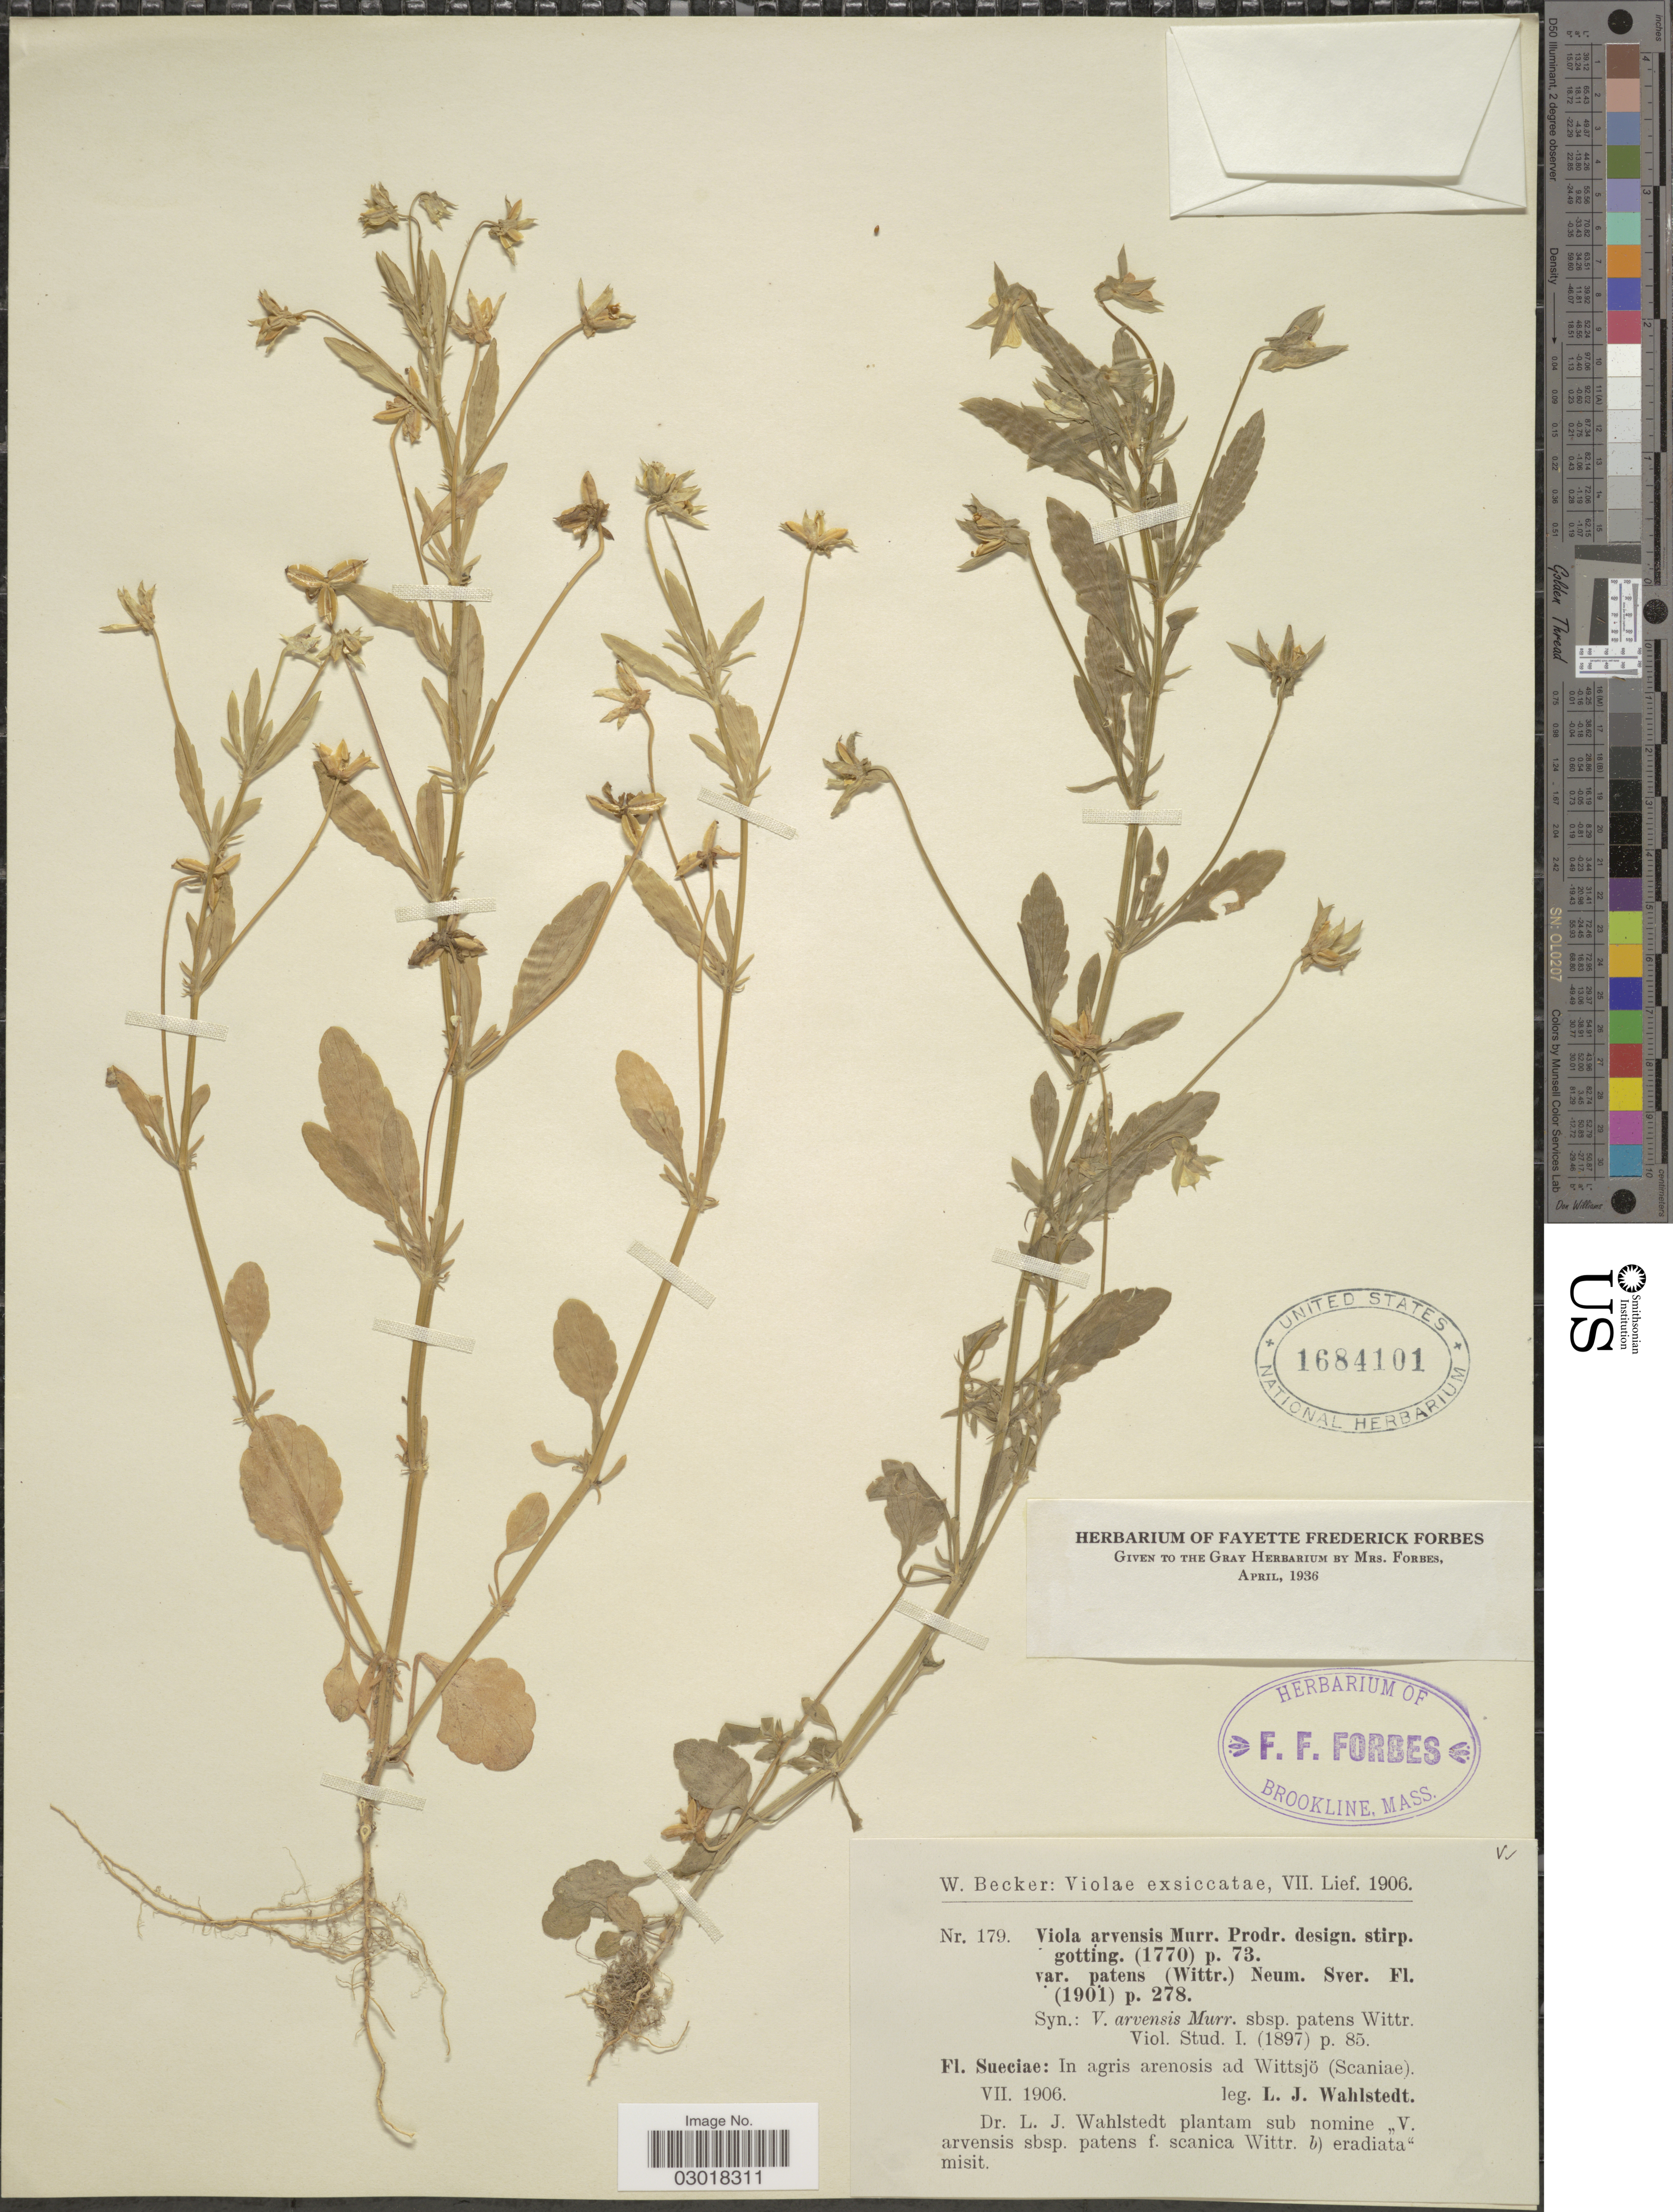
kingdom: Plantae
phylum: Tracheophyta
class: Magnoliopsida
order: Malpighiales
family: Violaceae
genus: Viola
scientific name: Viola arvensis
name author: Murray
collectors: L. J. Wahlstedt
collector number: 179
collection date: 1906-07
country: Sweden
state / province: Skåne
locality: Sueciae: In agris arenosis ad Wittsjö (Scaniae).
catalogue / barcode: US 1684101